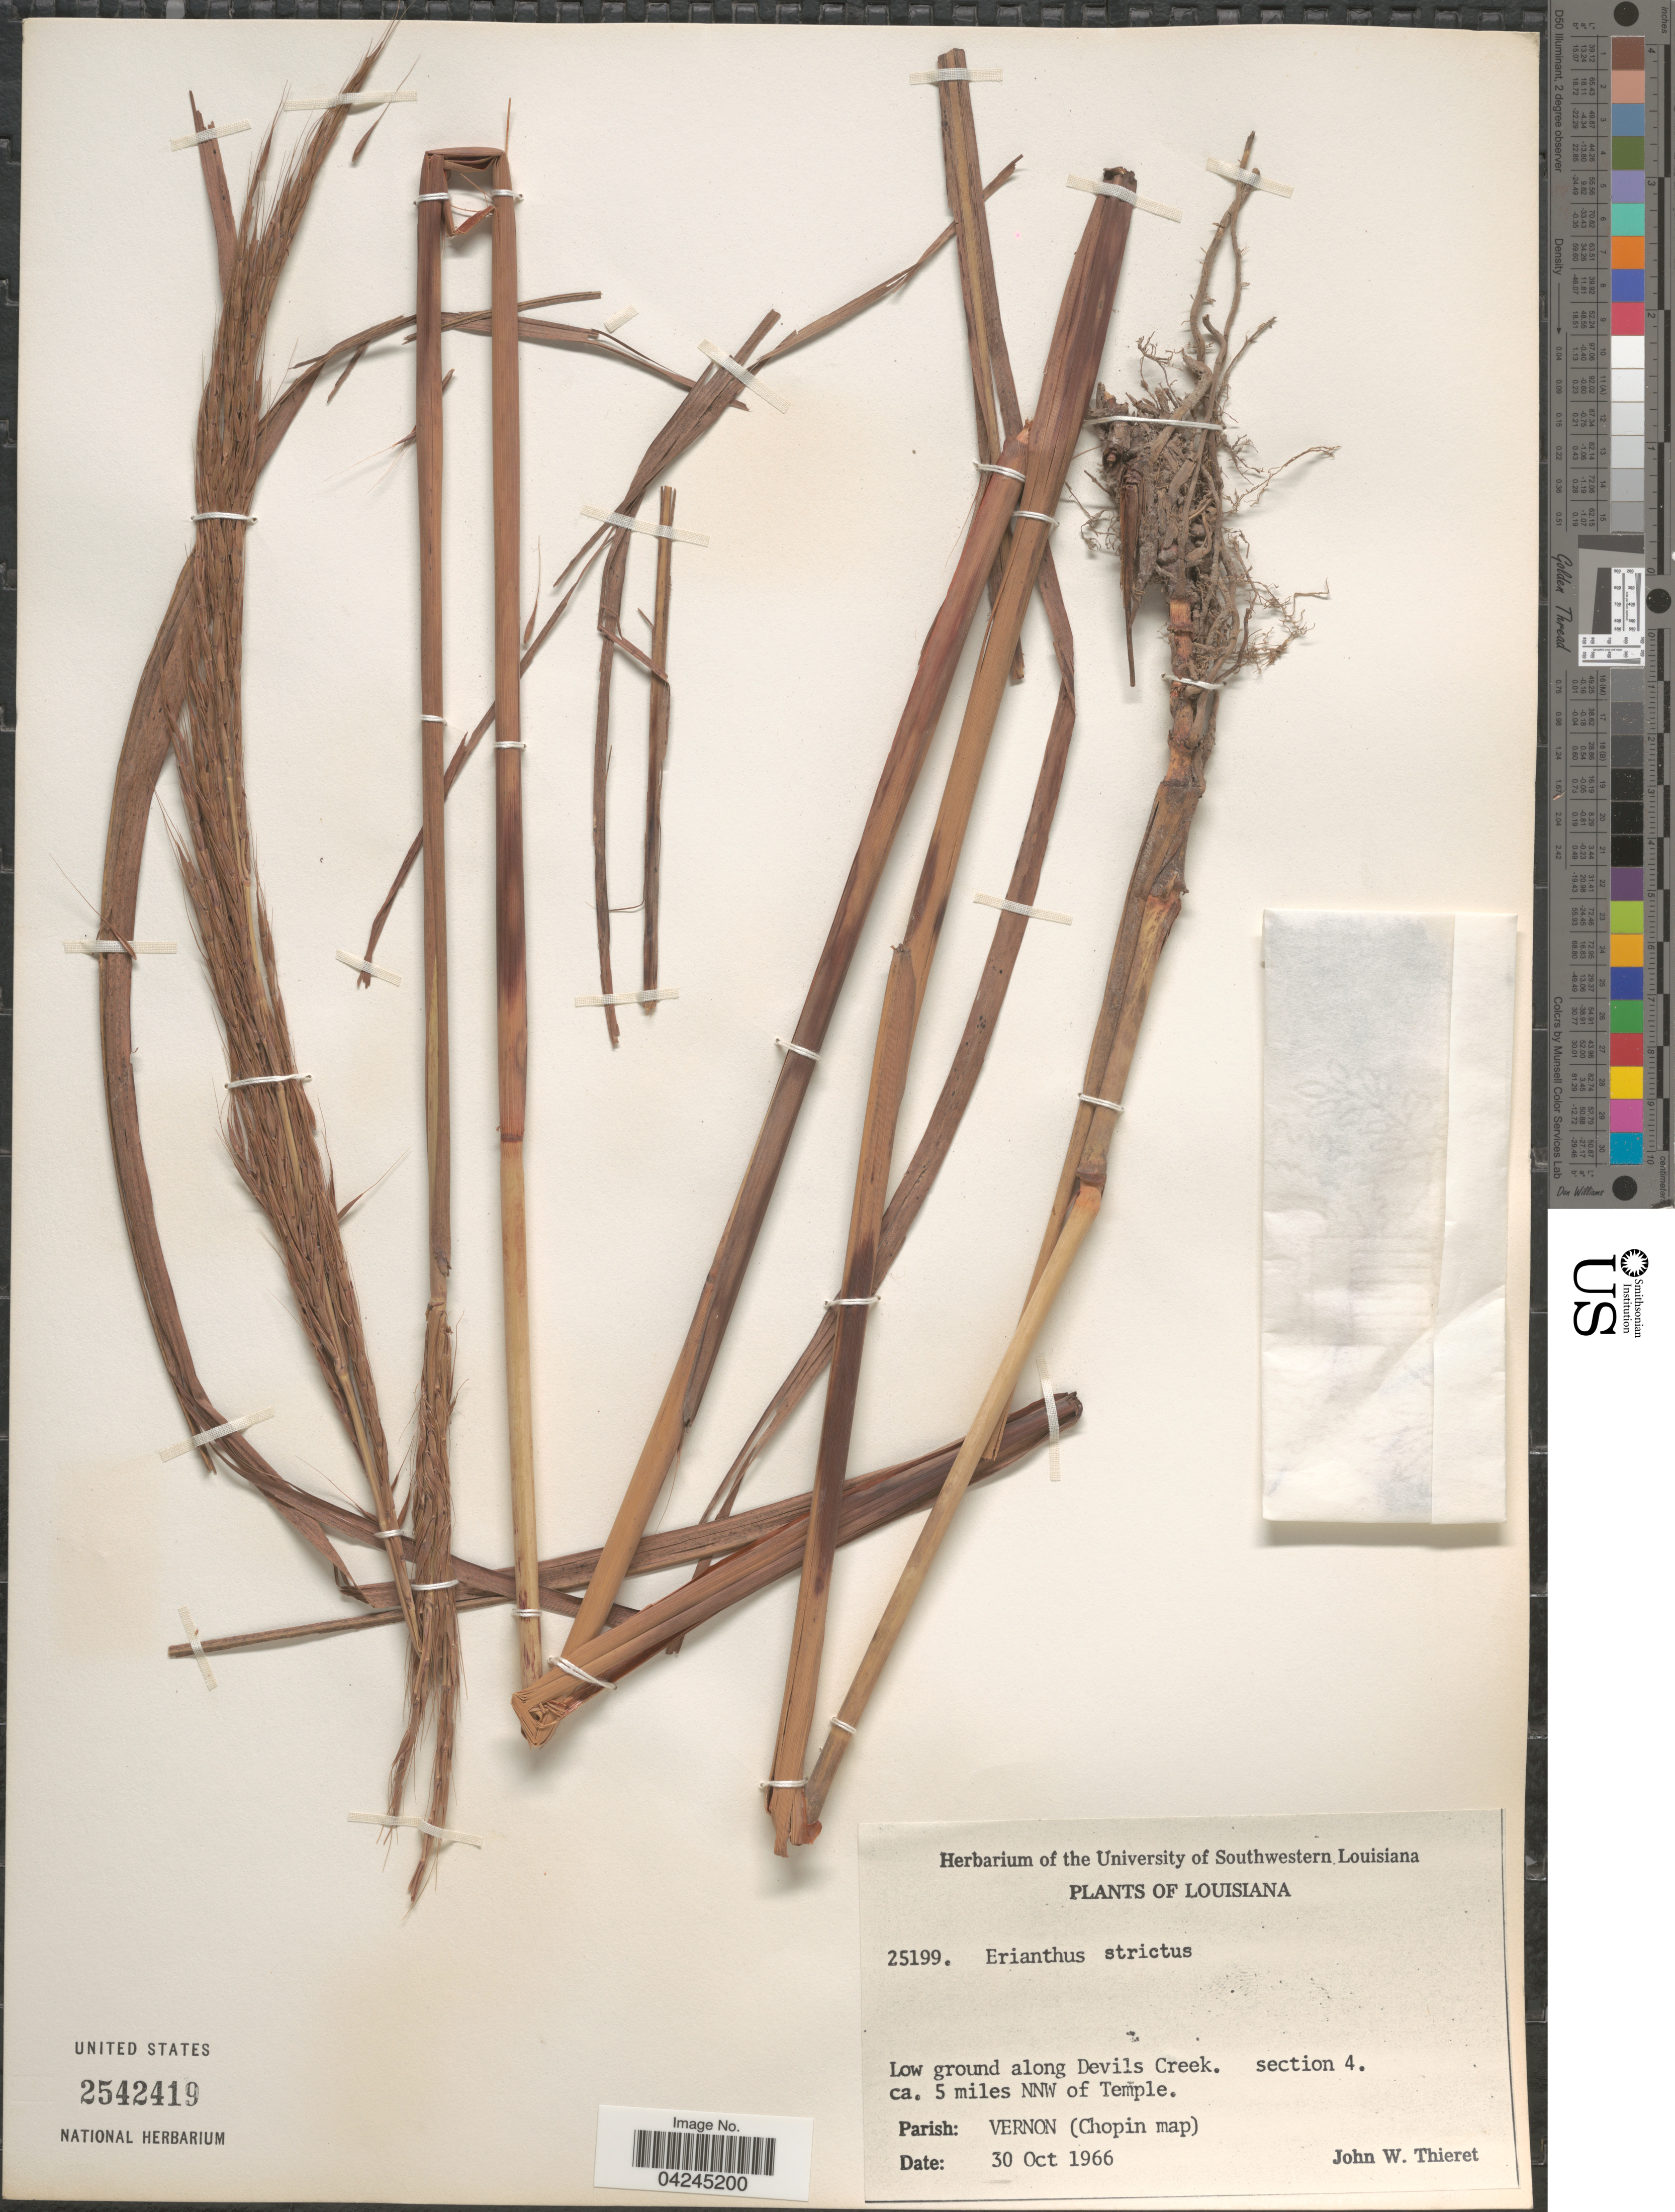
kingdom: Plantae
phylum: Tracheophyta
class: Liliopsida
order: Poales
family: Poaceae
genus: Erianthus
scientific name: Erianthus strictus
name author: Baldwin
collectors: J. W. Thieret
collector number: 25199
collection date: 1966-10-30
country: United States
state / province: Louisiana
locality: Low ground along Devils Creek. section 4. ca. 5 miles NNW of Temple. Parish: Vernon (Chopin map).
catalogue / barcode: US 2542419